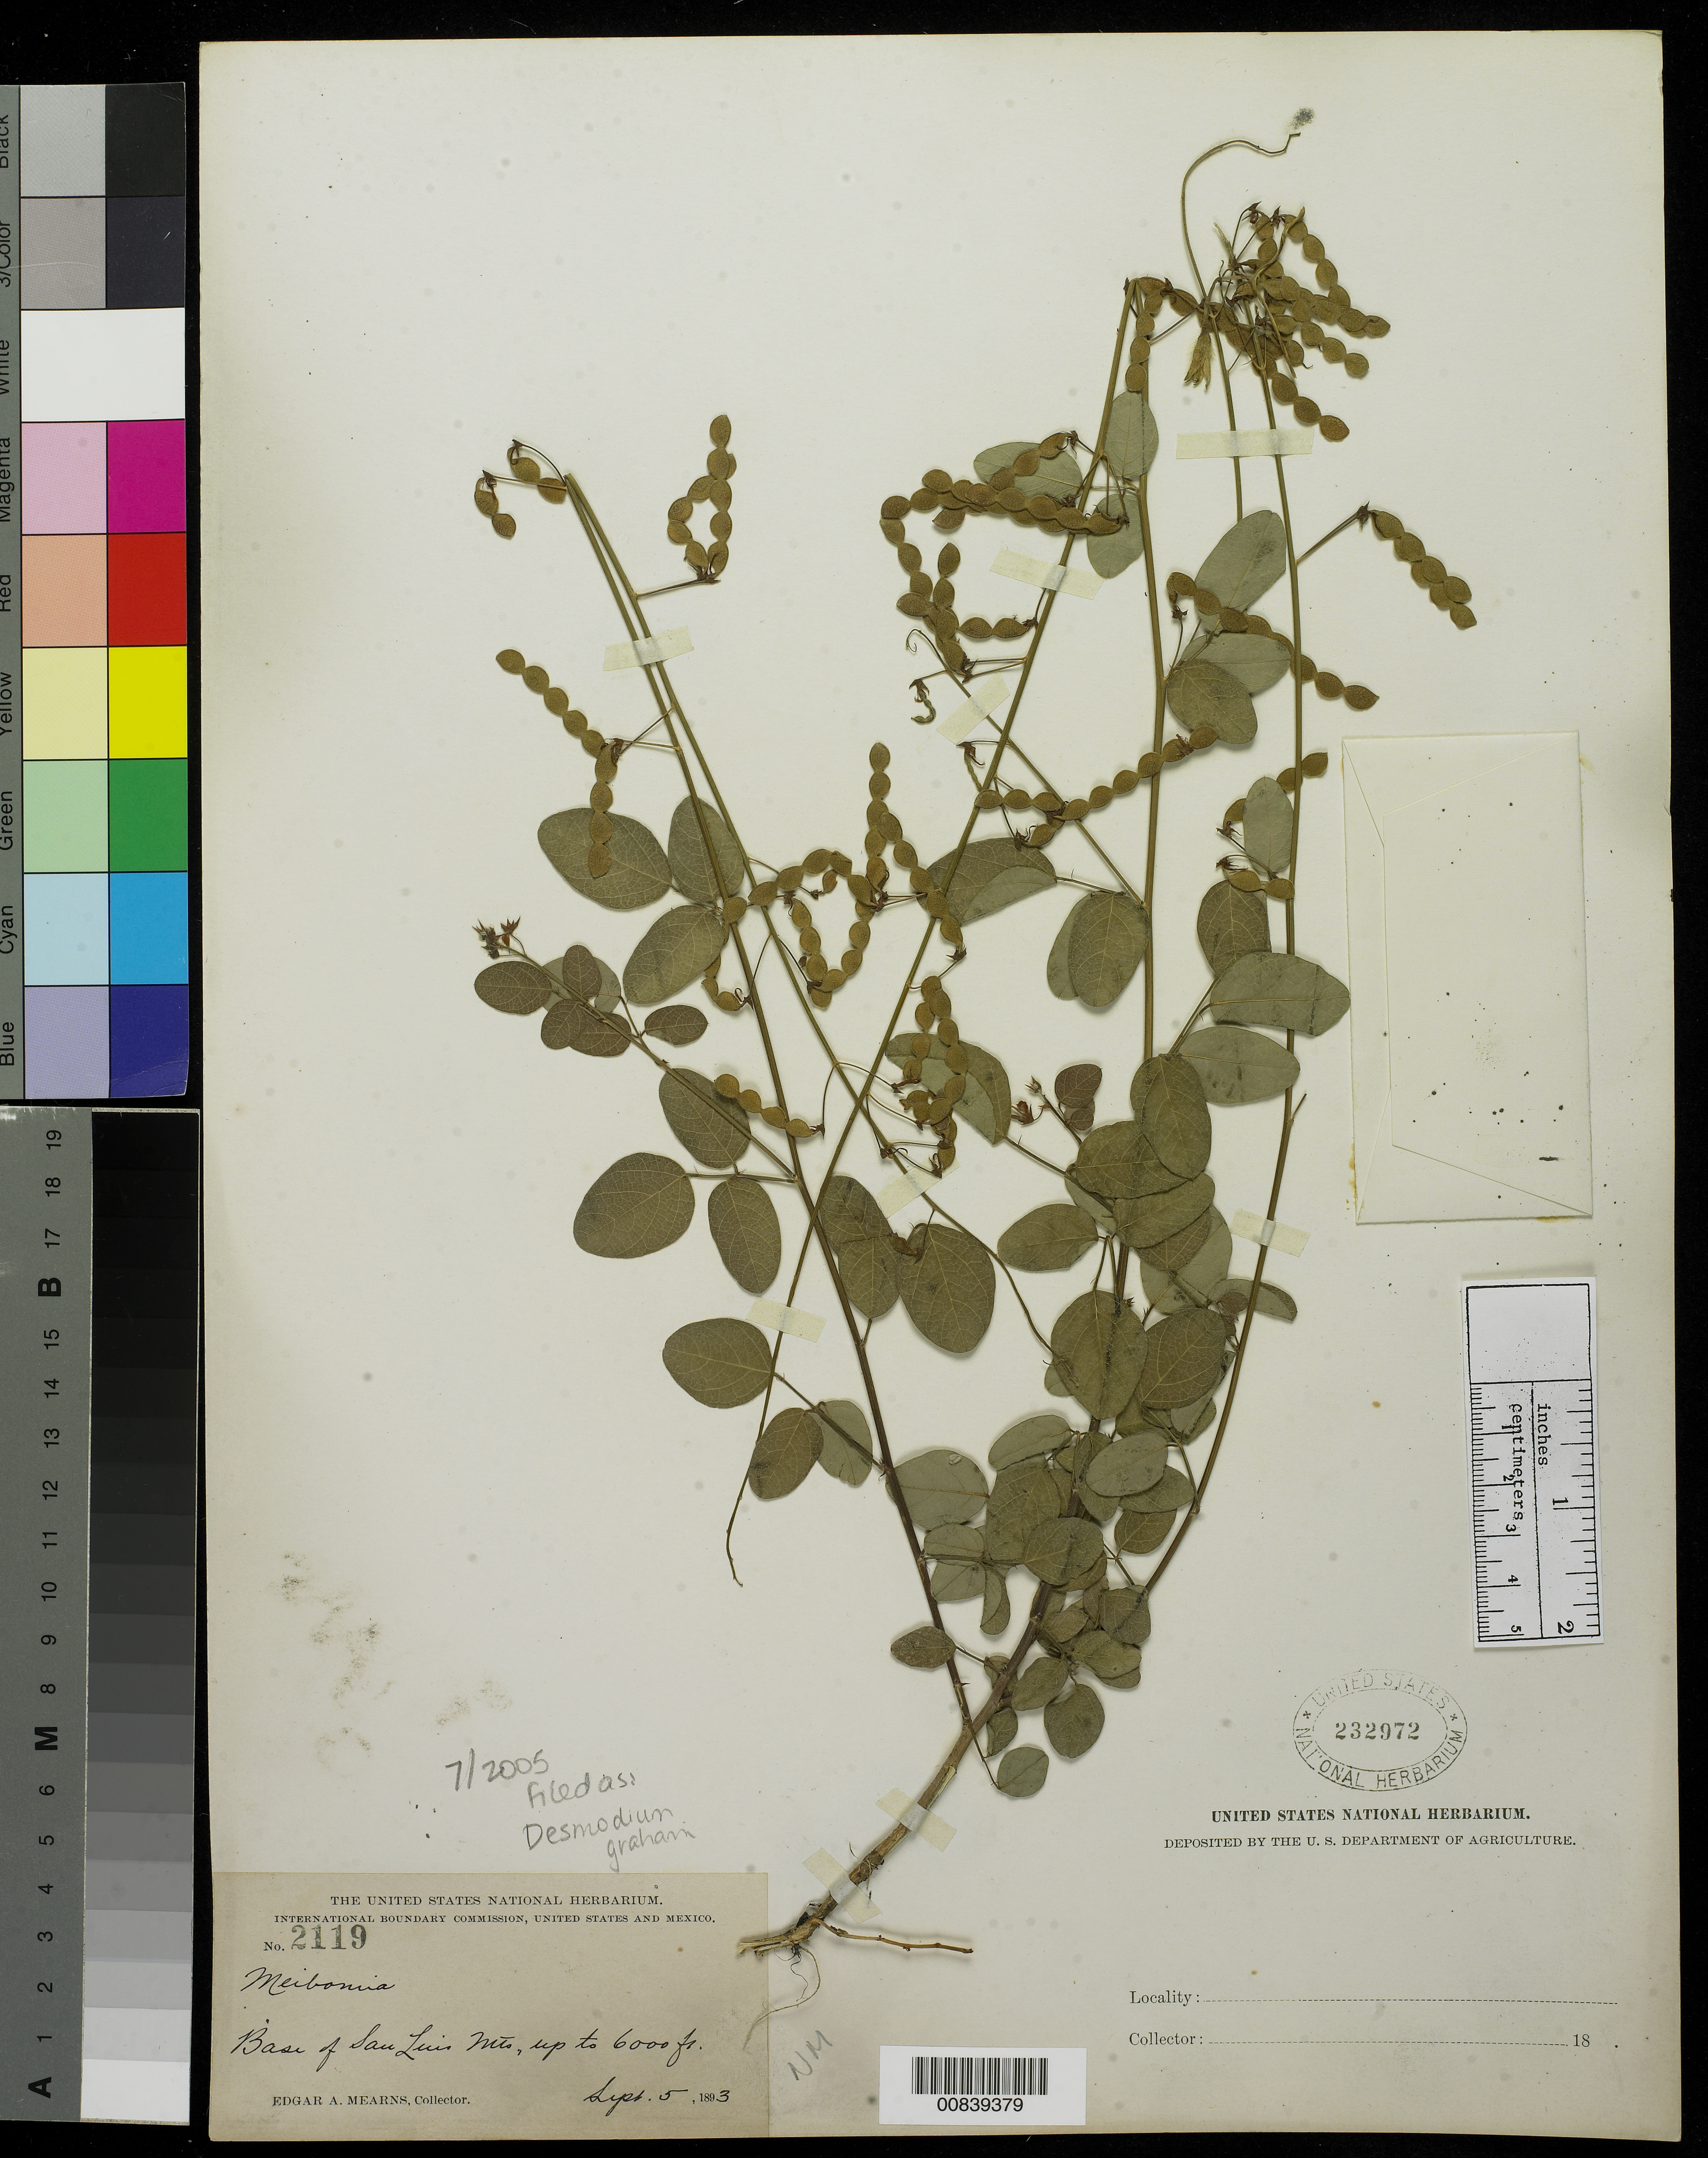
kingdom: Plantae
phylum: Tracheophyta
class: Magnoliopsida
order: Fabales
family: Fabaceae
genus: Desmodium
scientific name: Desmodium grahamii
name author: A. Gray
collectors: E. A. Mearns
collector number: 2119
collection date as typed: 05 Sep 1893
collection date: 1893-09-05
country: United States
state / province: New Mexico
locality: Base of San Luis Mts.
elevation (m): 1829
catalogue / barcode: US 232972